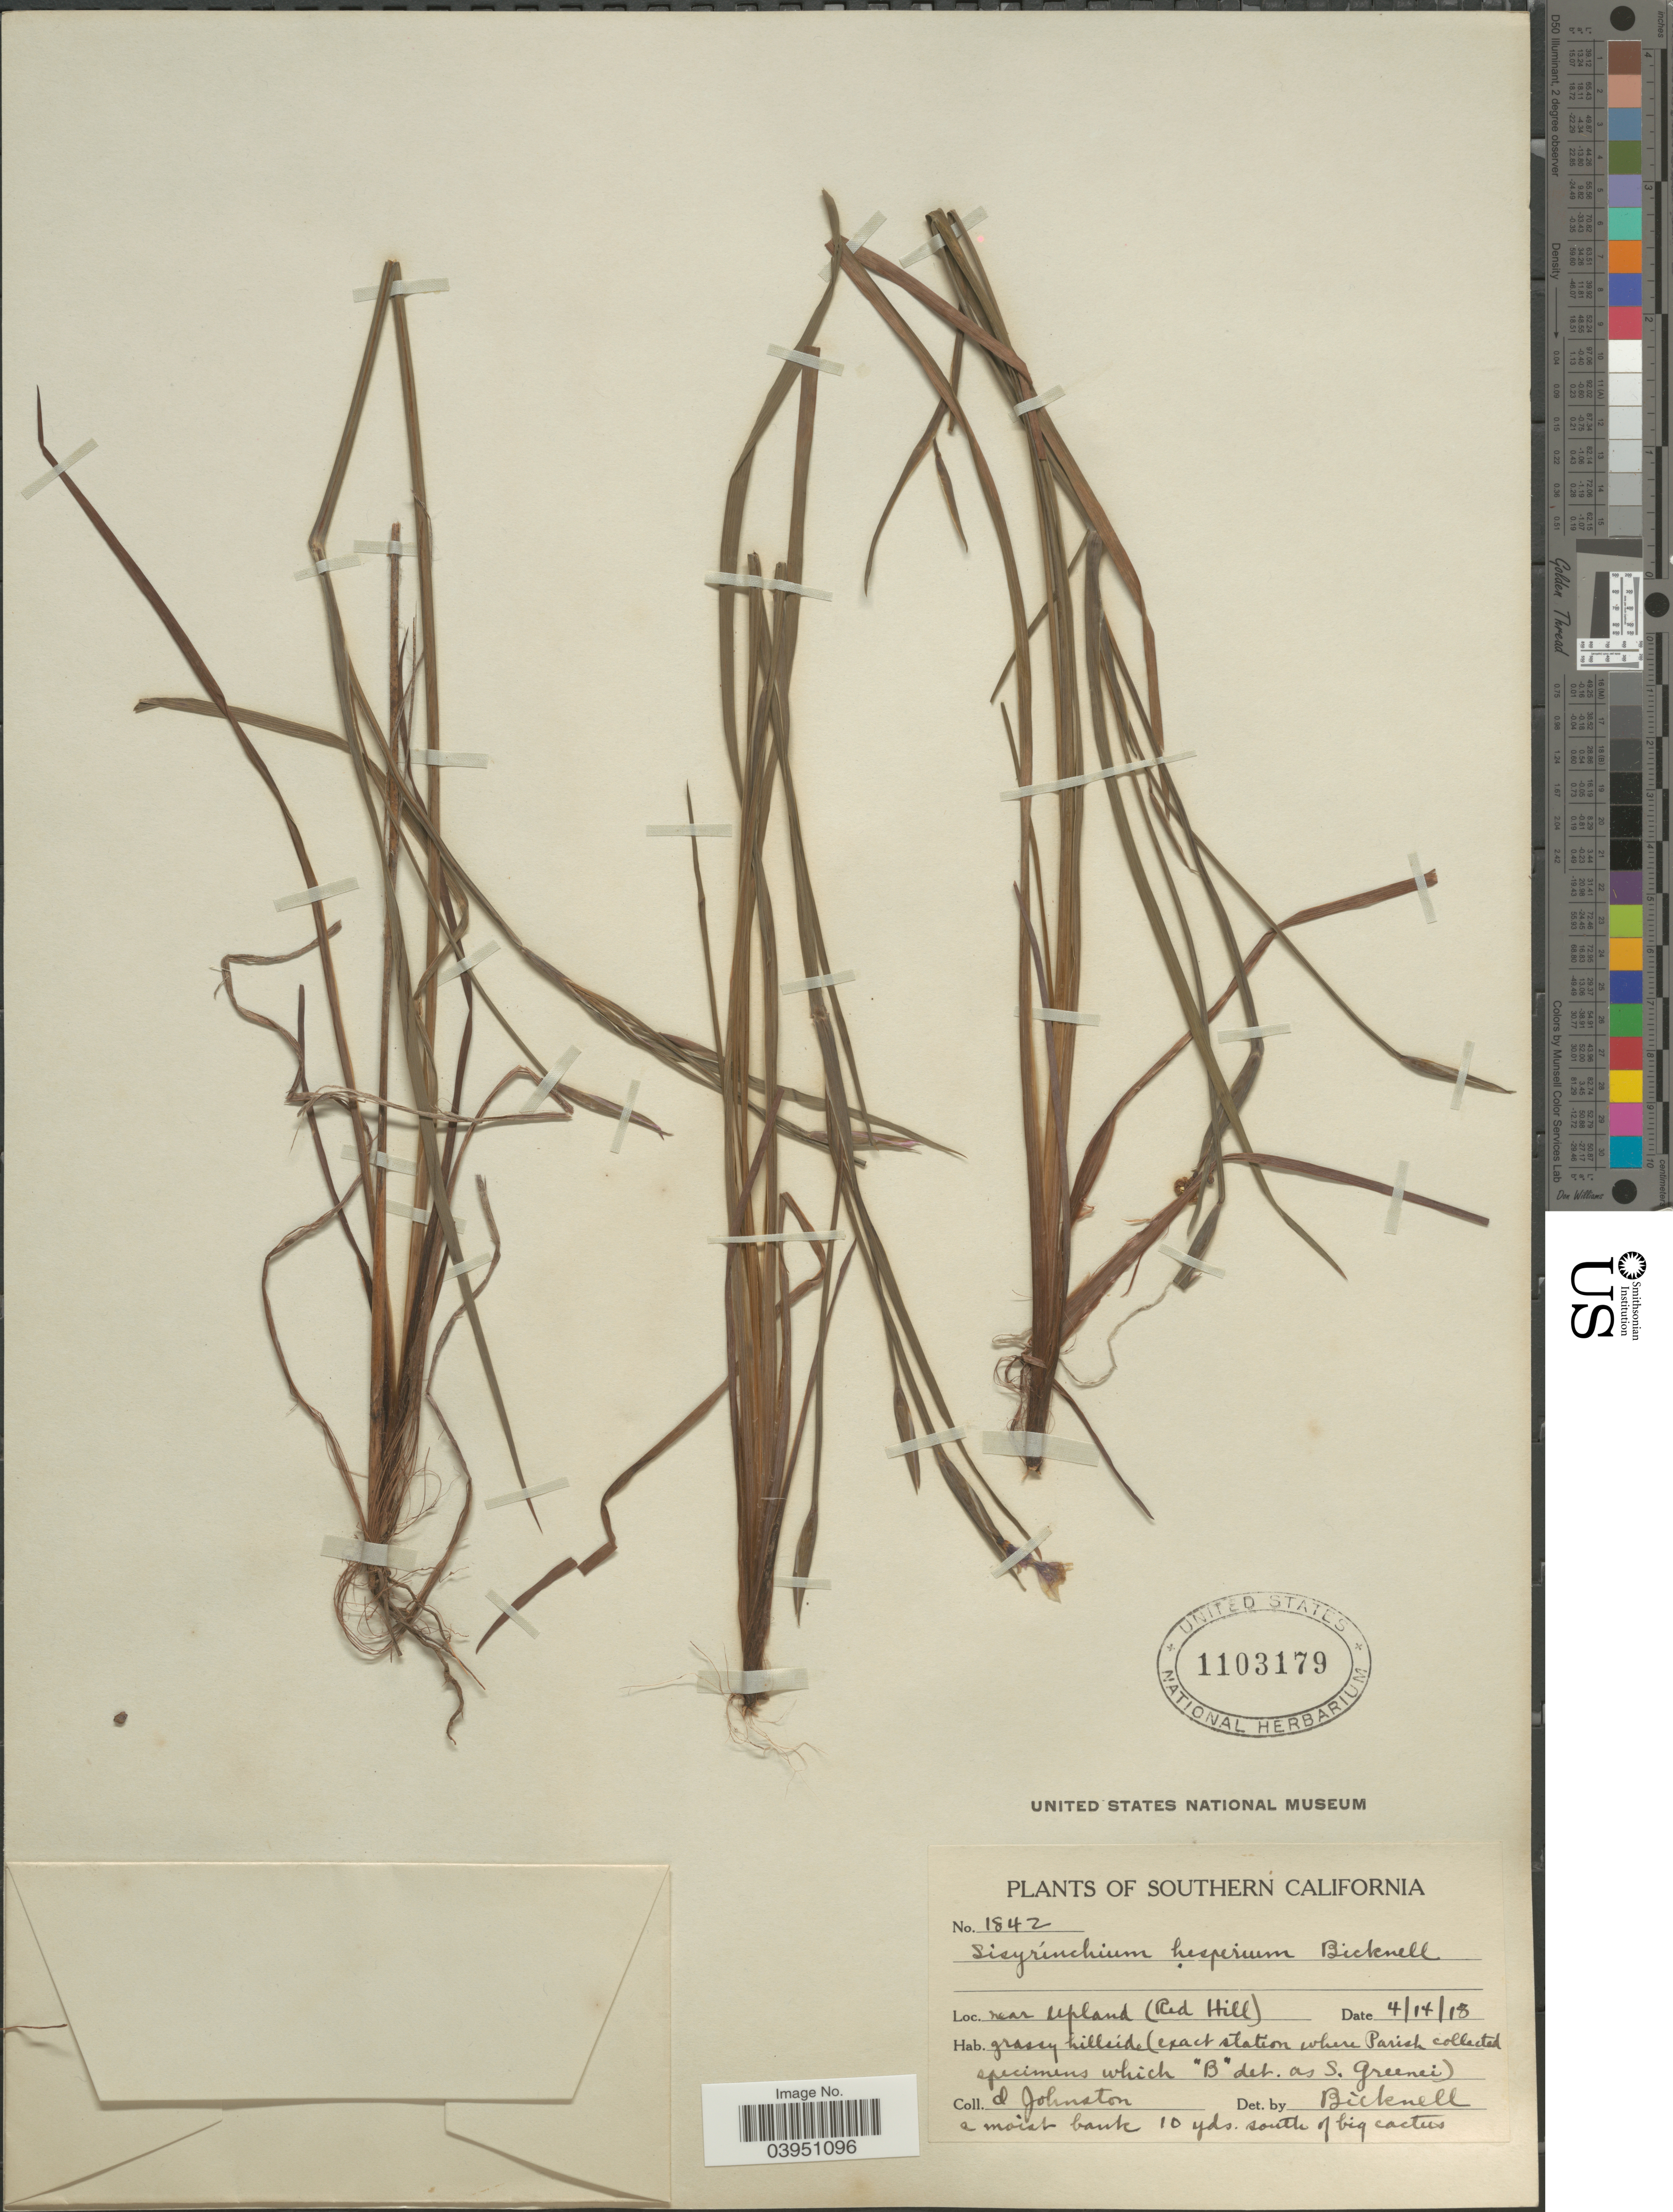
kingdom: Plantae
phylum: Tracheophyta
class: Liliopsida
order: Asparagales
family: Iridaceae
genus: Sisyrinchium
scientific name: Sisyrinchium hesperium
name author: E.P. Bicknell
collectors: J. Johnston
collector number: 1842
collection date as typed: Transcribed d/m/y: 14/4/18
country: United States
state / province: California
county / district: San Bernardino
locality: Southern California. Near Upland (Red Hill). Grassy hillside. Moist bank 10 yds. south of big cactus.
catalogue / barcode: US 1103179